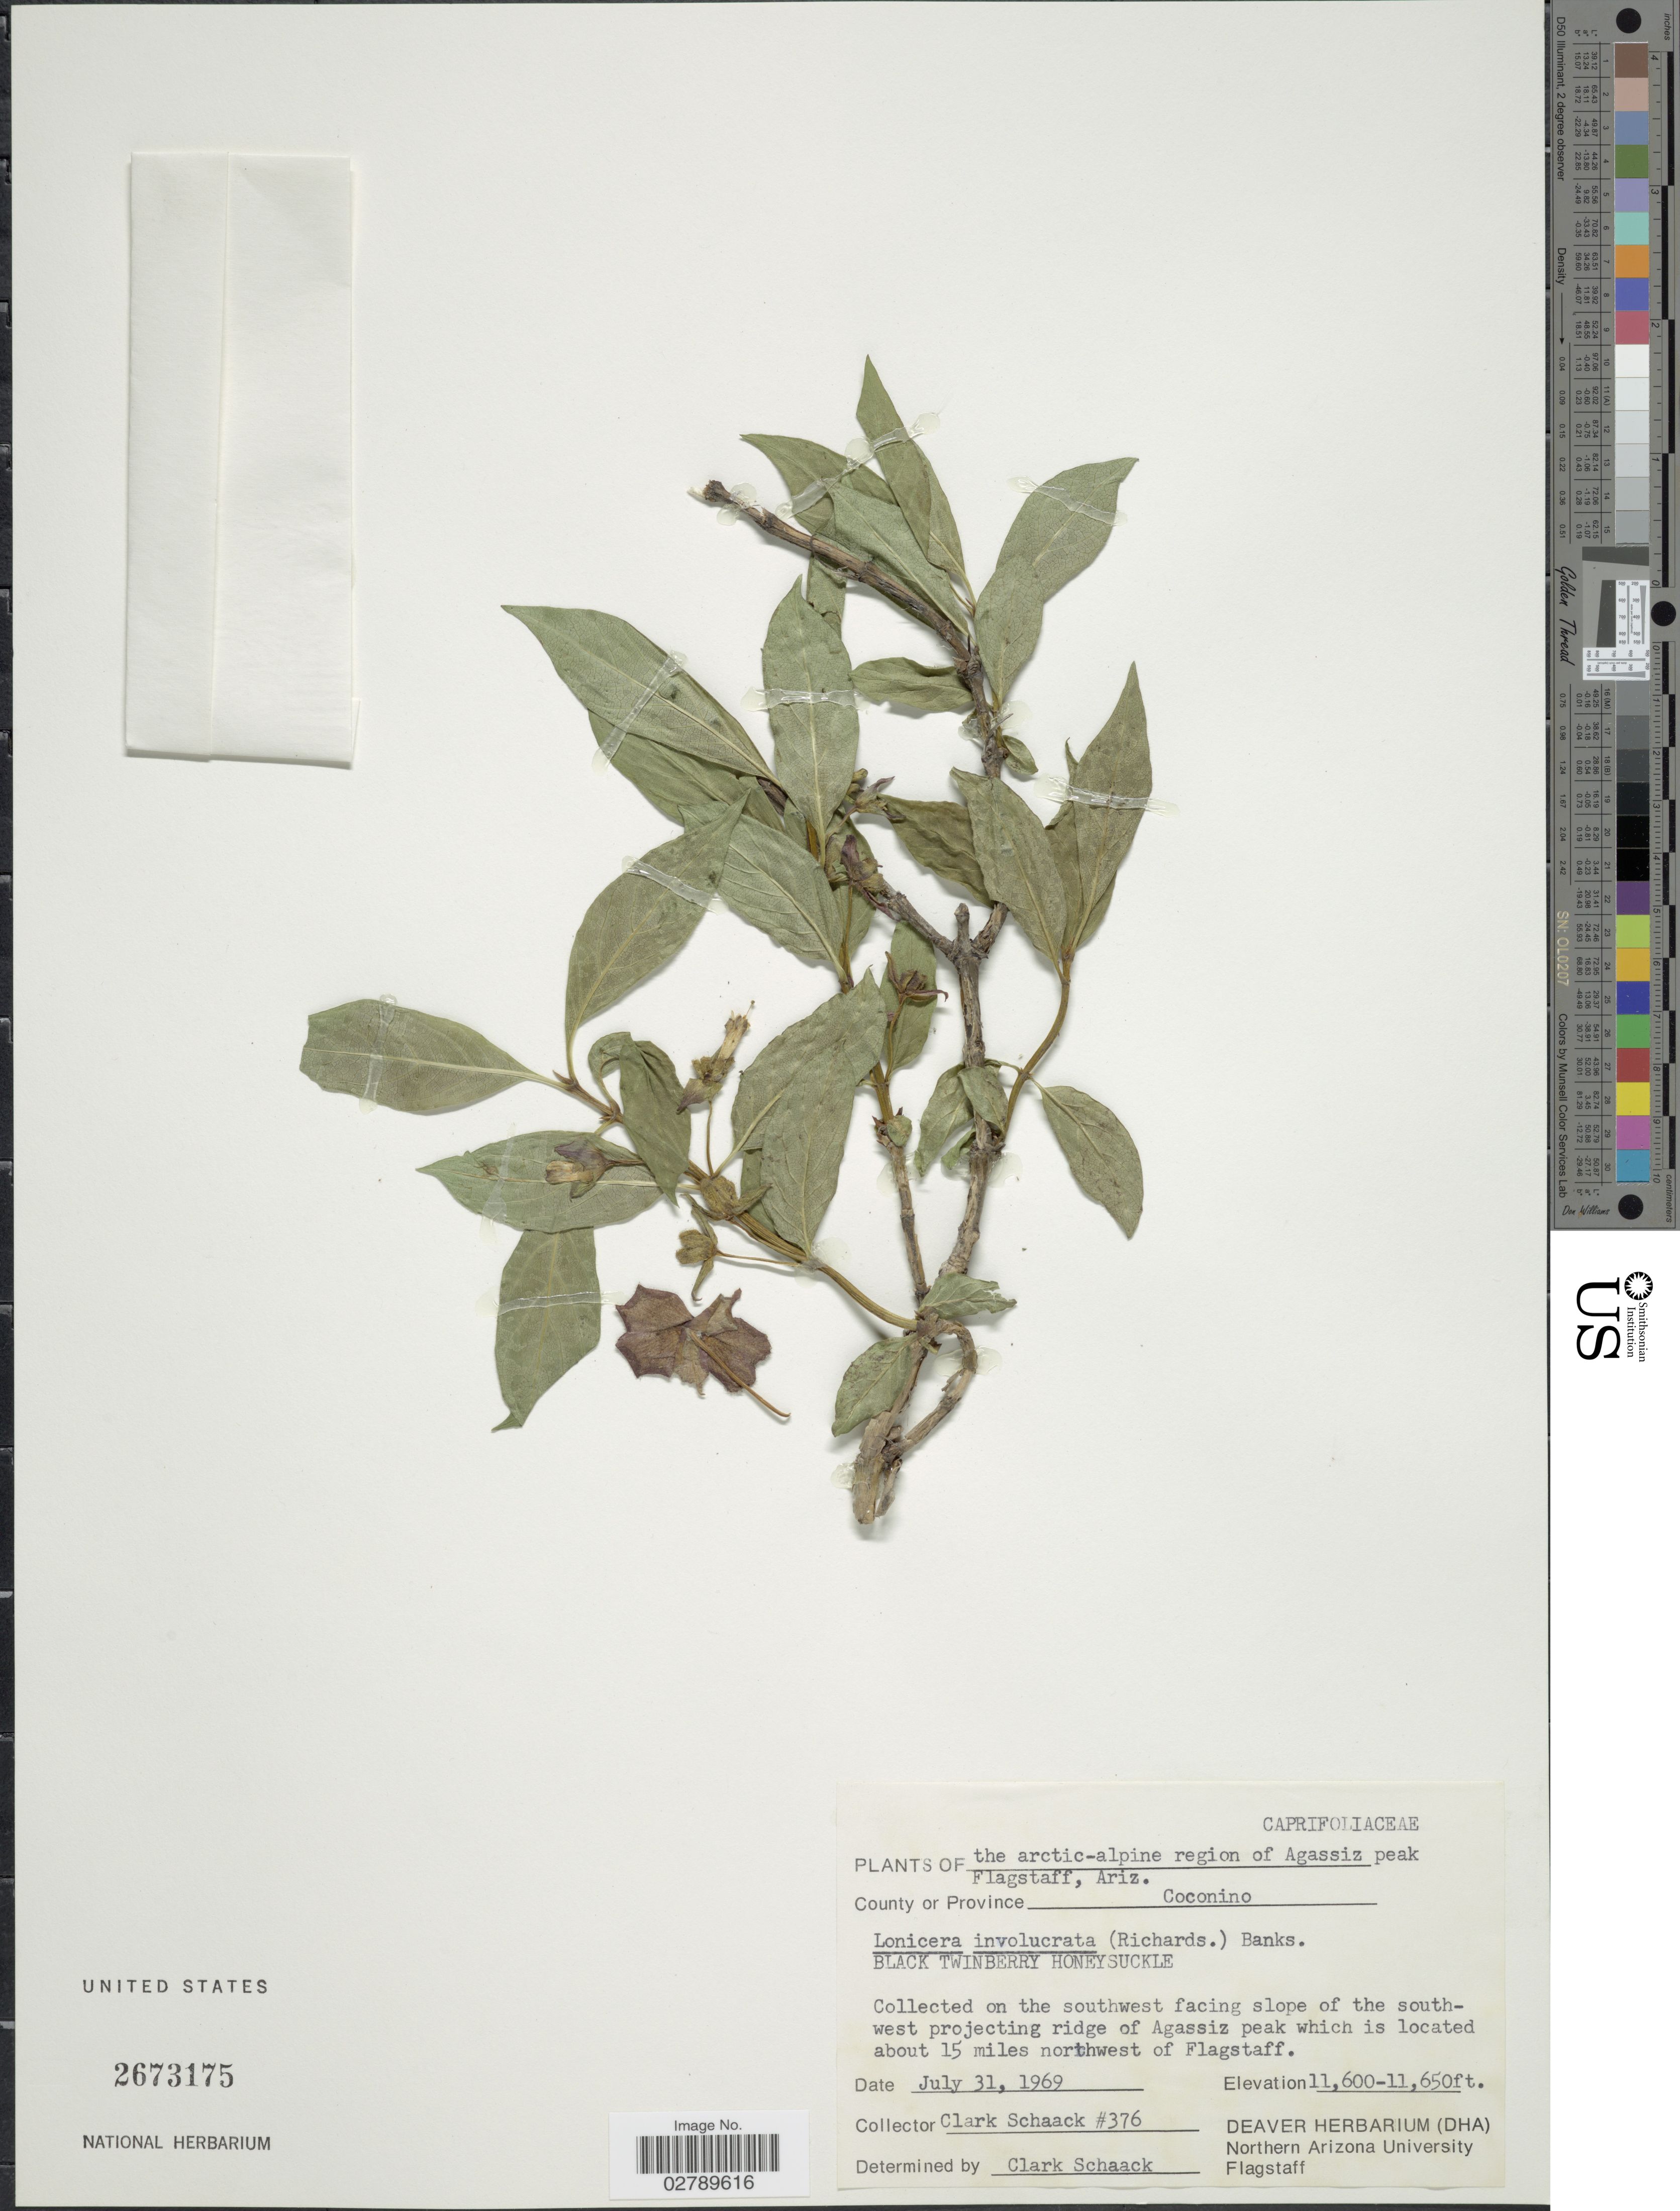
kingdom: Plantae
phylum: Tracheophyta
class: Magnoliopsida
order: Dipsacales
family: Caprifoliaceae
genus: Lonicera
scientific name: Lonicera involucrata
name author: (Richardson) Banks ex Spreng.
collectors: C. G. Schaack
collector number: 376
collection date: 1969-07-31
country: United States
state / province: Arizona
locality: The arctic-alpine region of Agassiz peak Flagstaff. Country or Province Coconino. The southwest facing slope of the southwest projecting ridge of Agassiz peak which is located about 15 miles northwest of Flagstaff.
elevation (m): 3536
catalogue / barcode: US 2673175